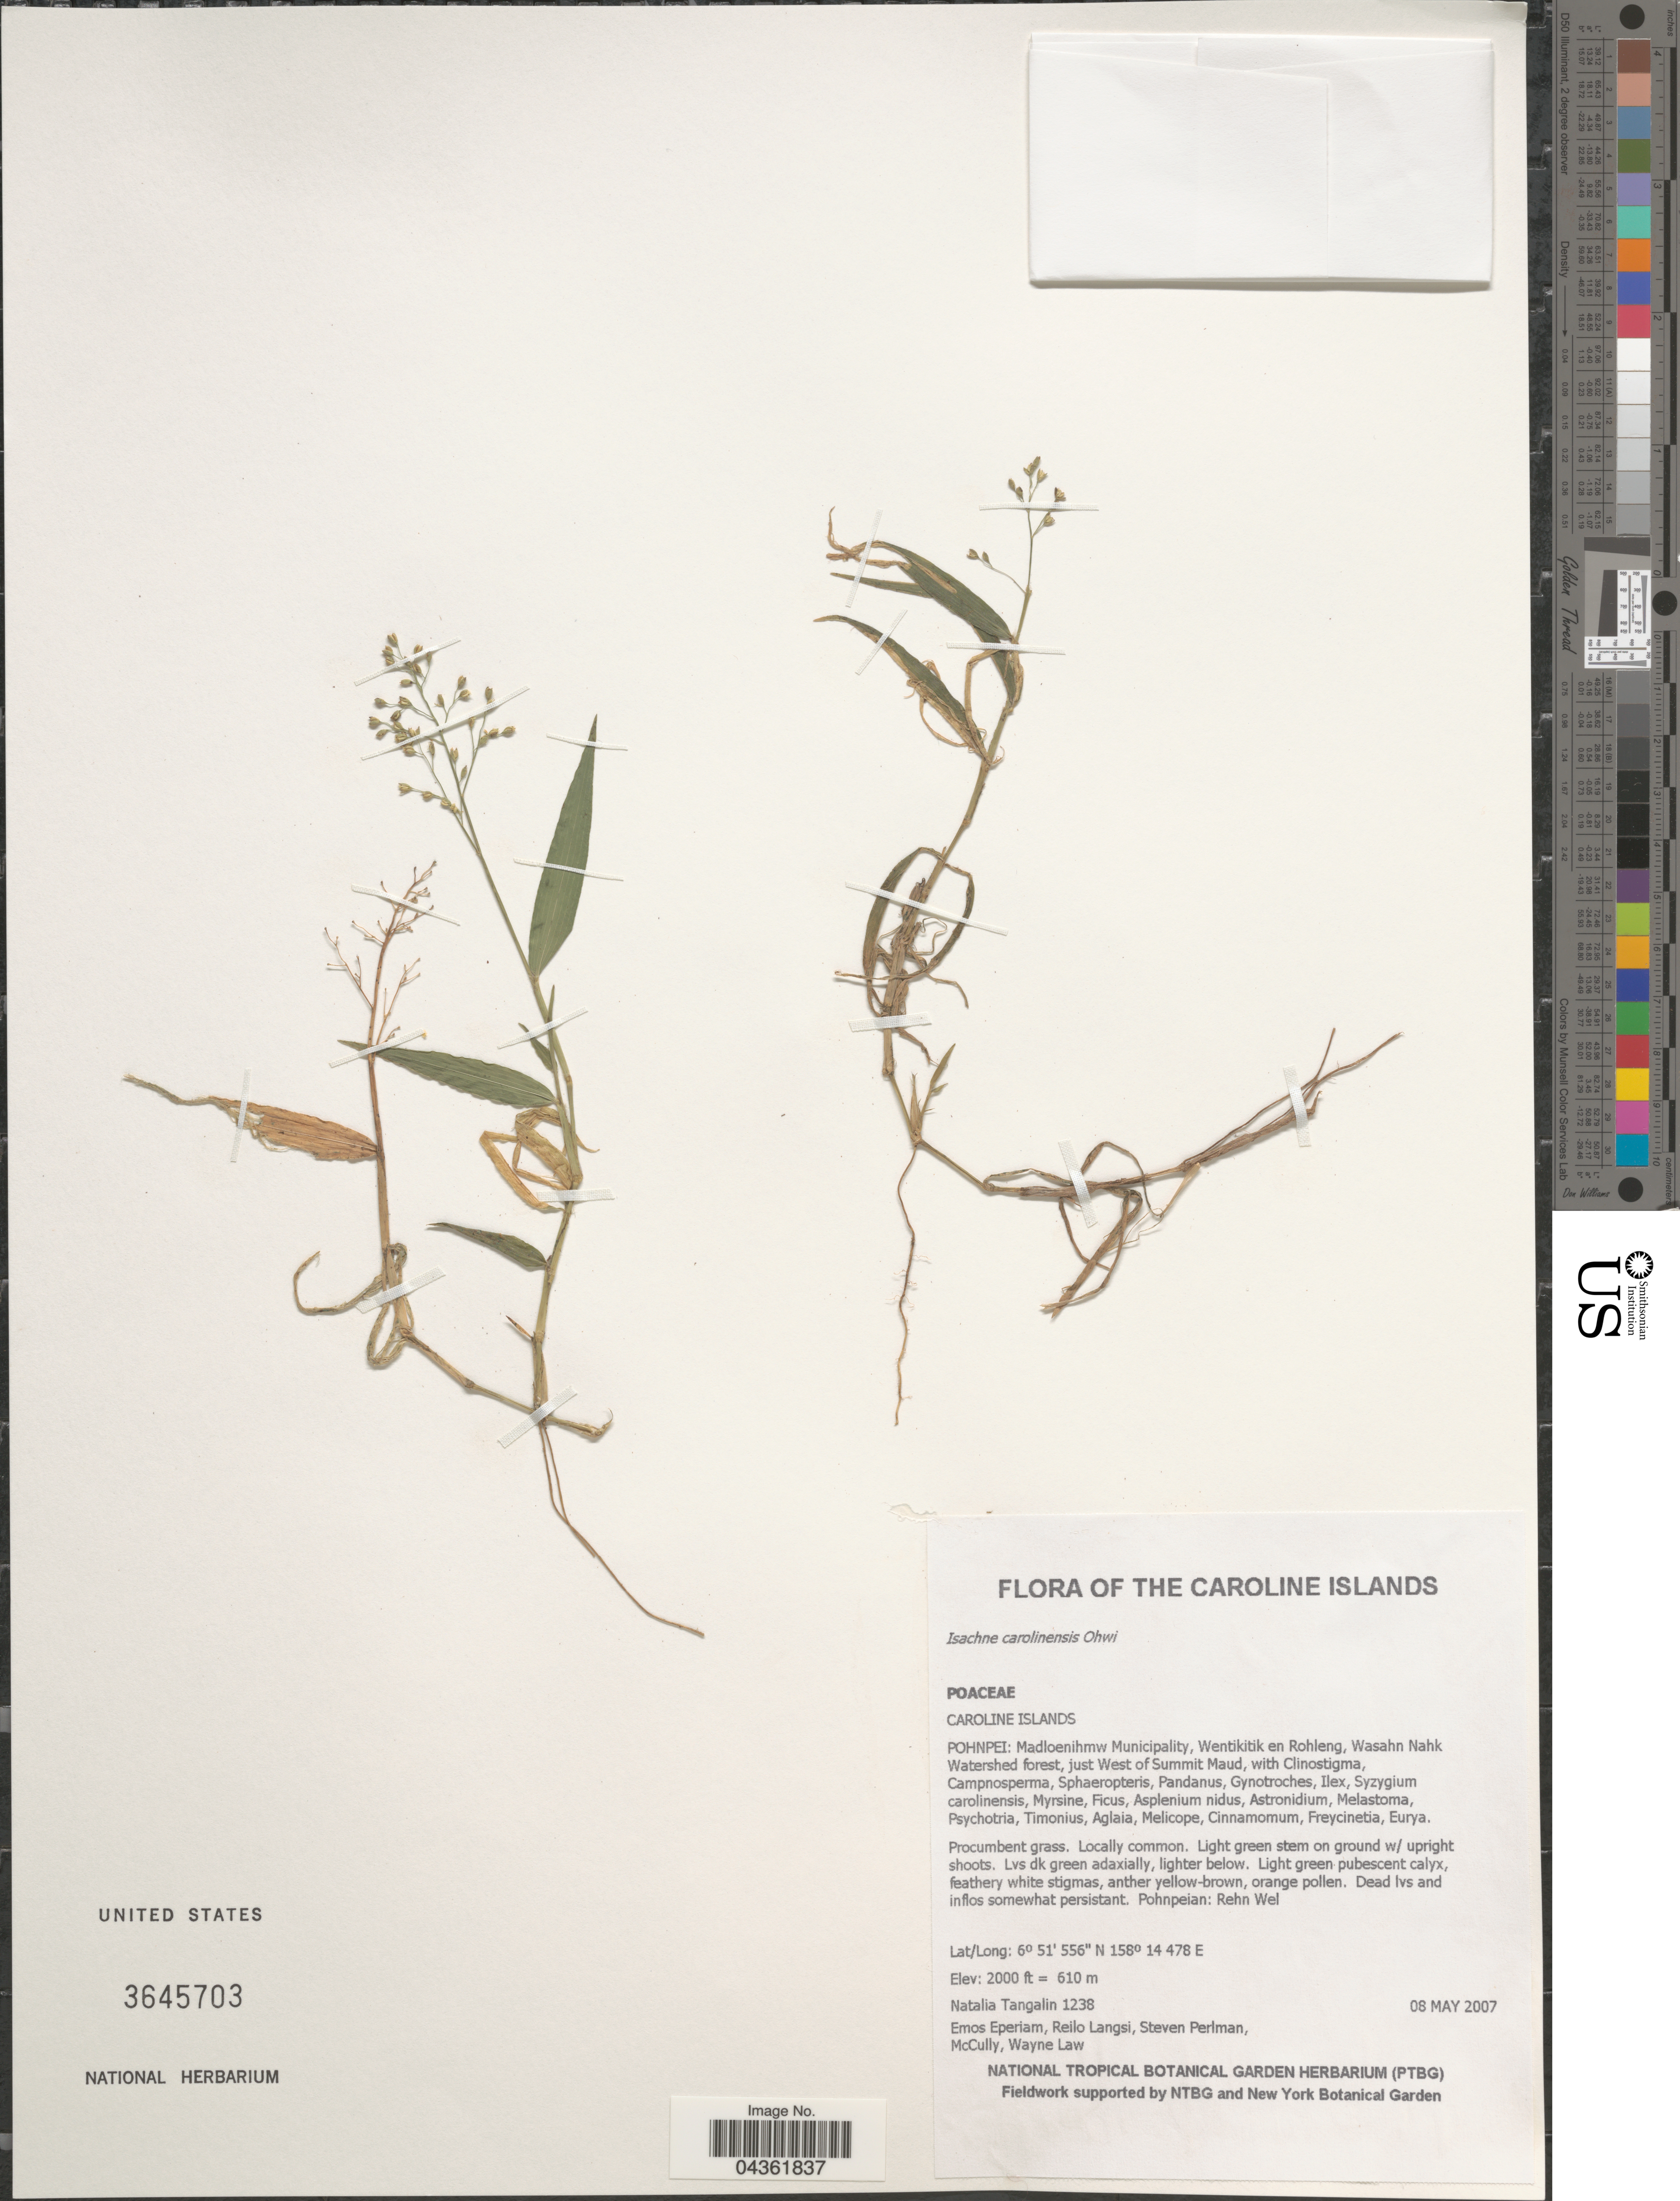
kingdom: Plantae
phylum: Tracheophyta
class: Liliopsida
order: Poales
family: Poaceae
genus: Isachne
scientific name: Isachne carolinensis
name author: Ohwi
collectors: N. Tangalin, E. Eperiam, R. Langsi, S. P. Perlman & et al.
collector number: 1238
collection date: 2007-05-08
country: Micronesia, Federated States of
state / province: Pohnpei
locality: Caroline Islands. Madloenihmw Municipality, Wentikitik en Rohleng, Wasahn Nahk Watershed forest, just west of Summit Maud.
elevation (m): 610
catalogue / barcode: US 3645703